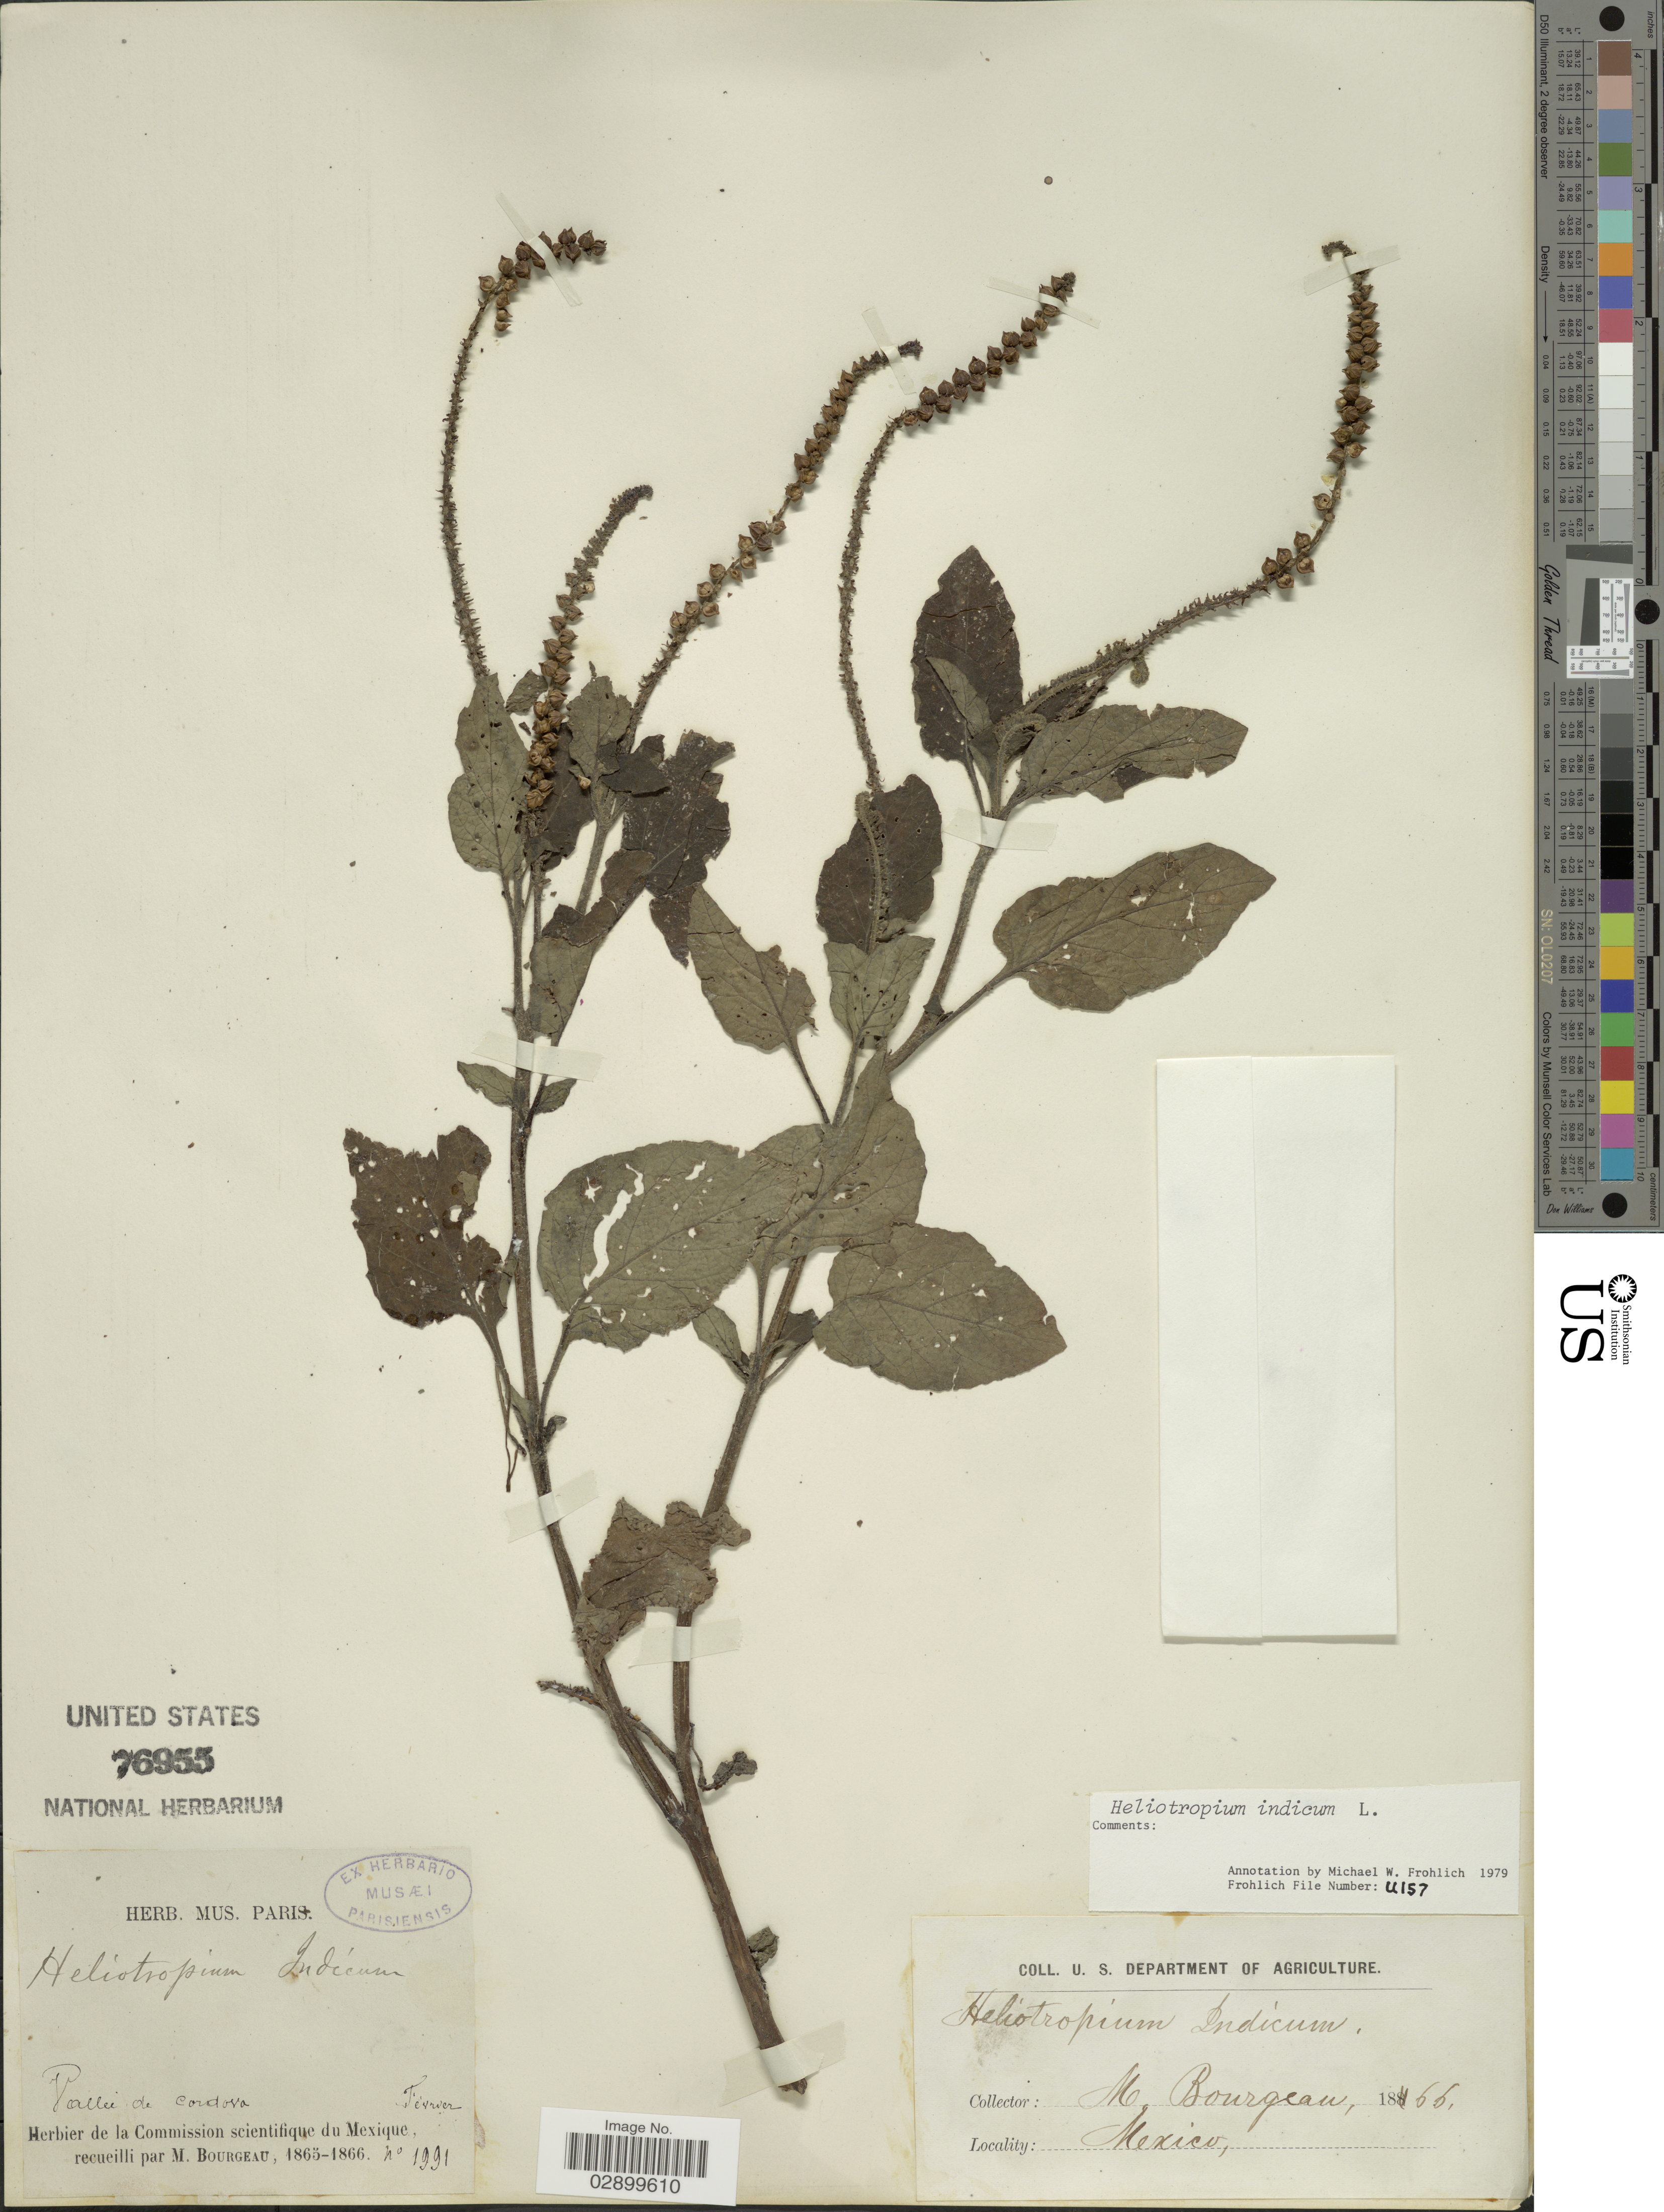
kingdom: Plantae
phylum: Tracheophyta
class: Magnoliopsida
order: Boraginales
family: Heliotropiaceae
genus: Heliotropium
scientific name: Heliotropium indicum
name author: L.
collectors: M. Bourgeau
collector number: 1991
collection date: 1866-02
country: Mexico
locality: Valleé de Cordova.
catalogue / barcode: US 76955